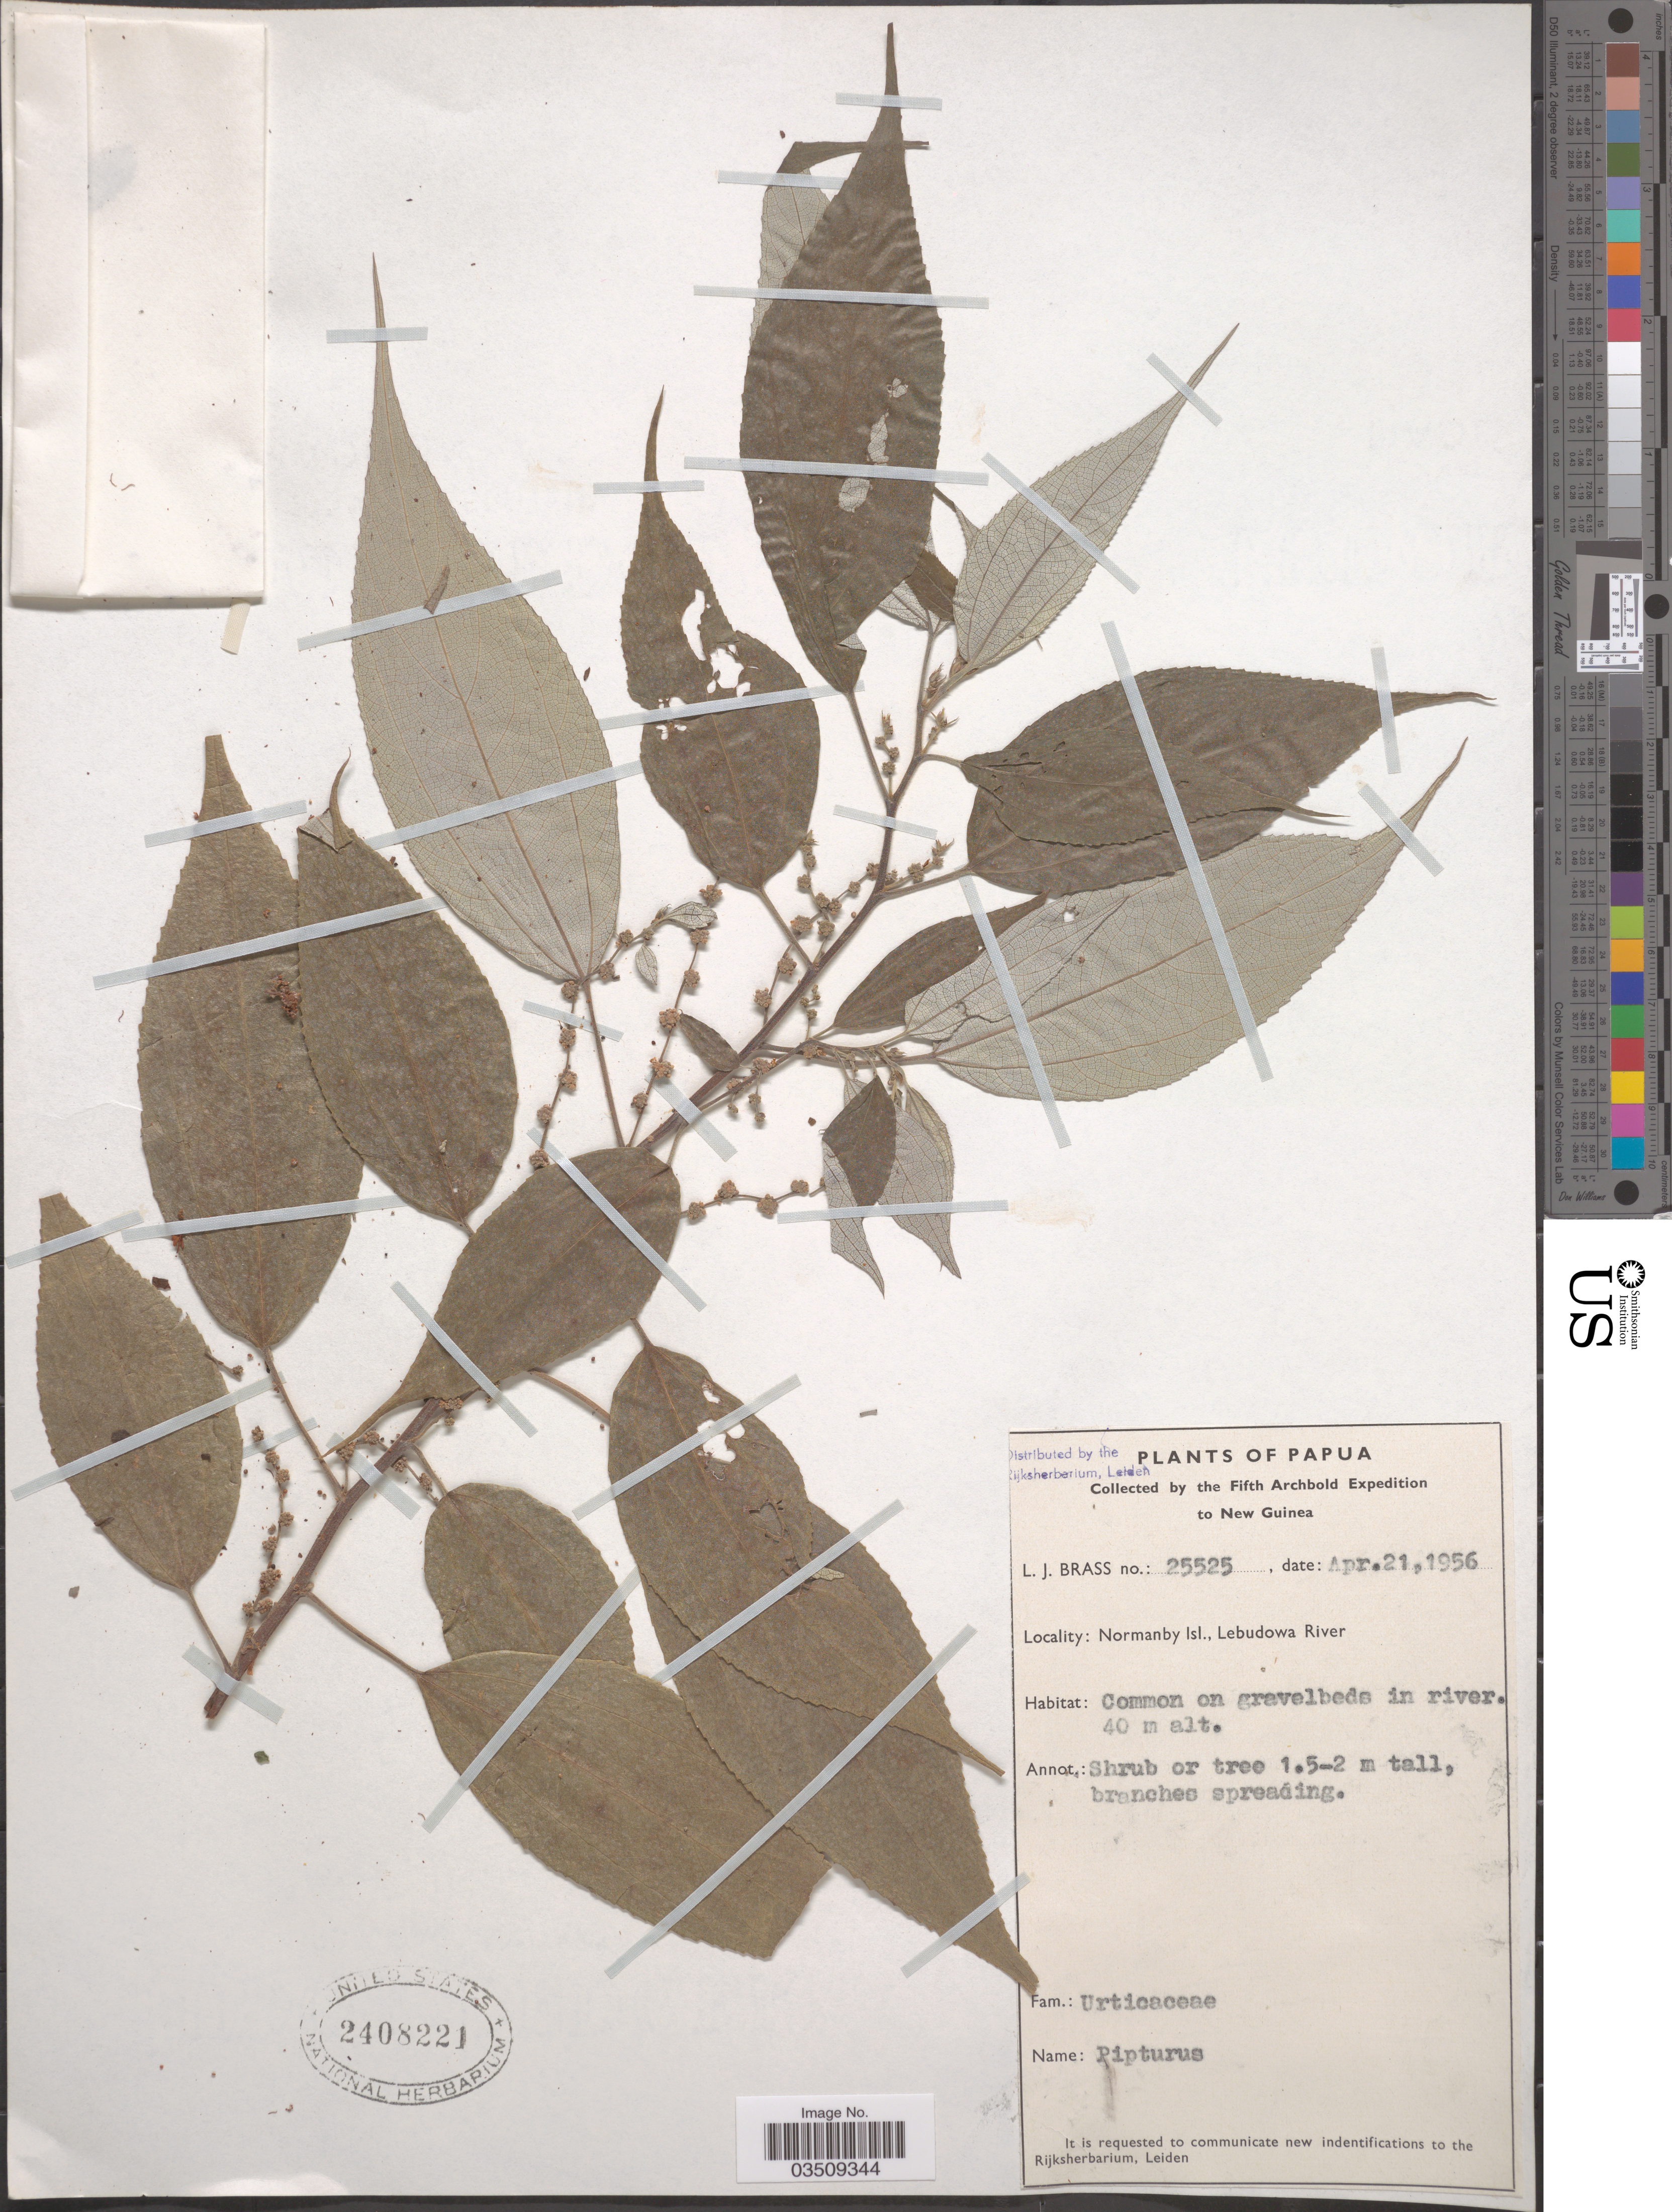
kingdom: Plantae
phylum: Tracheophyta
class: Magnoliopsida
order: Rosales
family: Urticaceae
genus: Pipturus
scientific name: Pipturus sp.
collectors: L. J. Brass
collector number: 25525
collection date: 1956-04-21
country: Papua New Guinea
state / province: Milne Bay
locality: Normanby Isl., Lebudowa River.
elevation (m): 40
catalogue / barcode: US 2408221